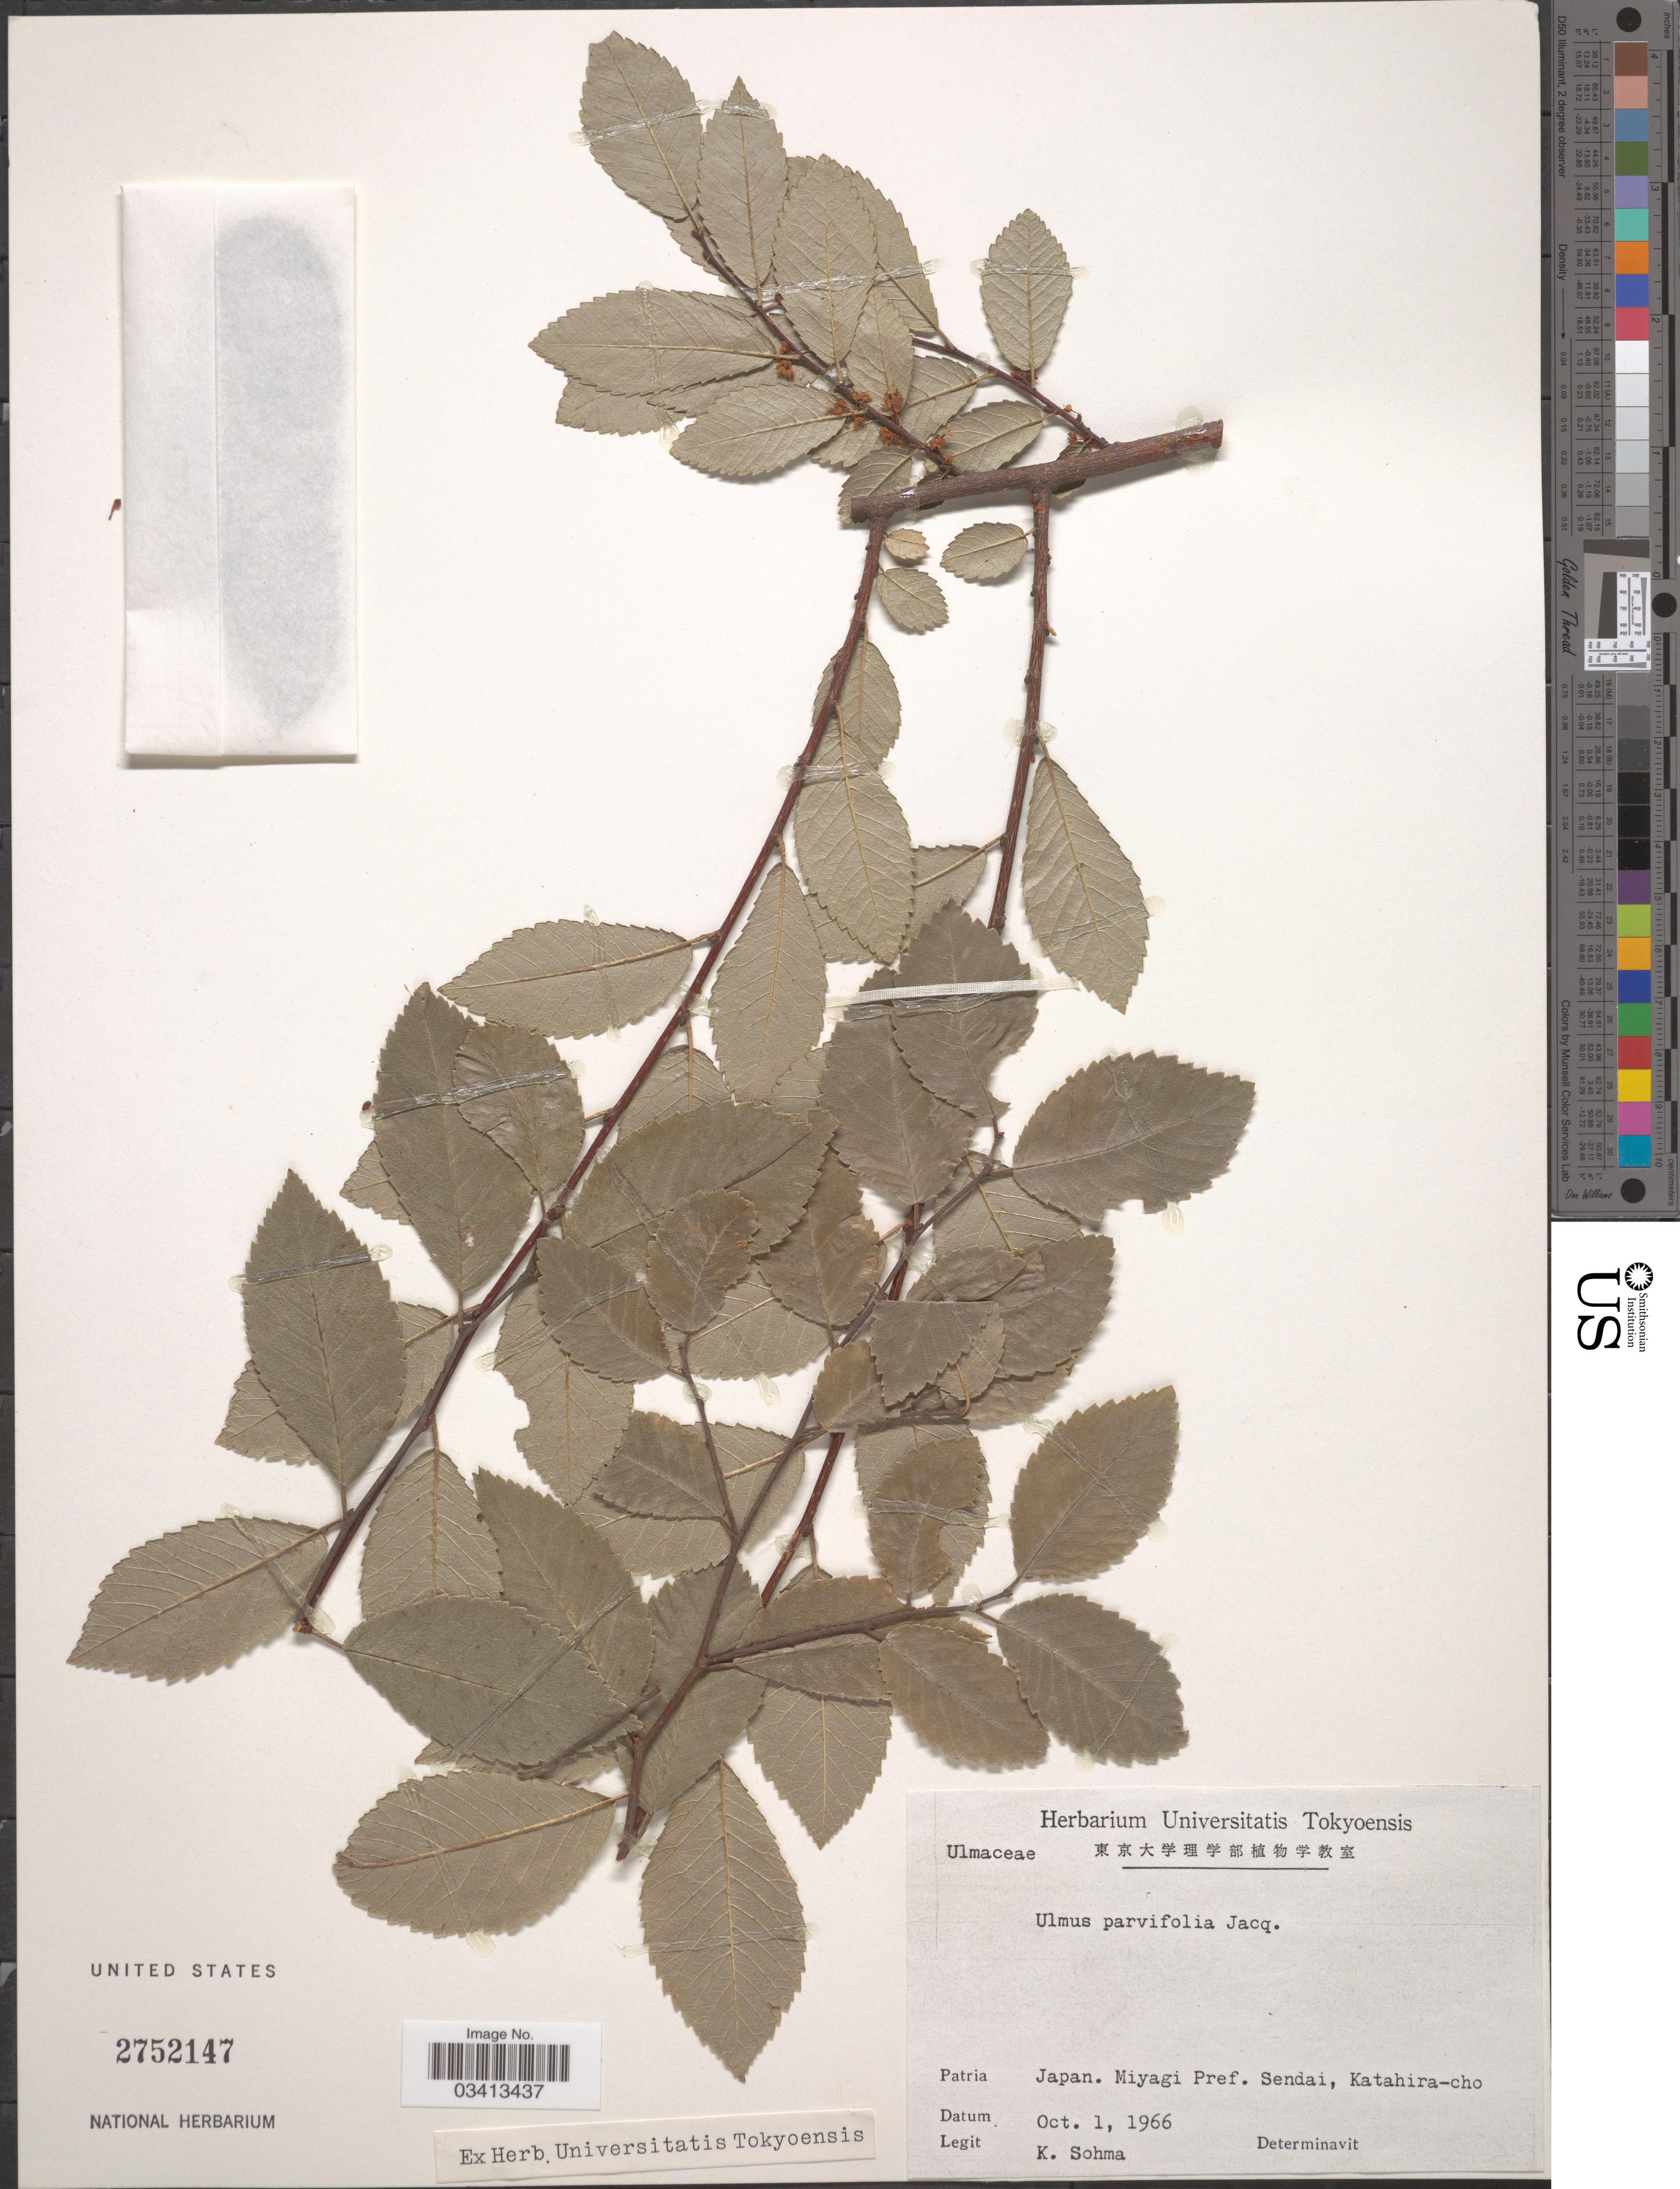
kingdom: Plantae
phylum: Tracheophyta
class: Magnoliopsida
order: Rosales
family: Ulmaceae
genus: Ulmus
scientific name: Ulmus parvifolia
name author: Jacq.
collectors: K. Sohma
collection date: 1966-10-01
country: Japan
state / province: Miyagi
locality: Miyagi Pref. Sendai, Katahira-cho.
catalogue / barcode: US 2752147